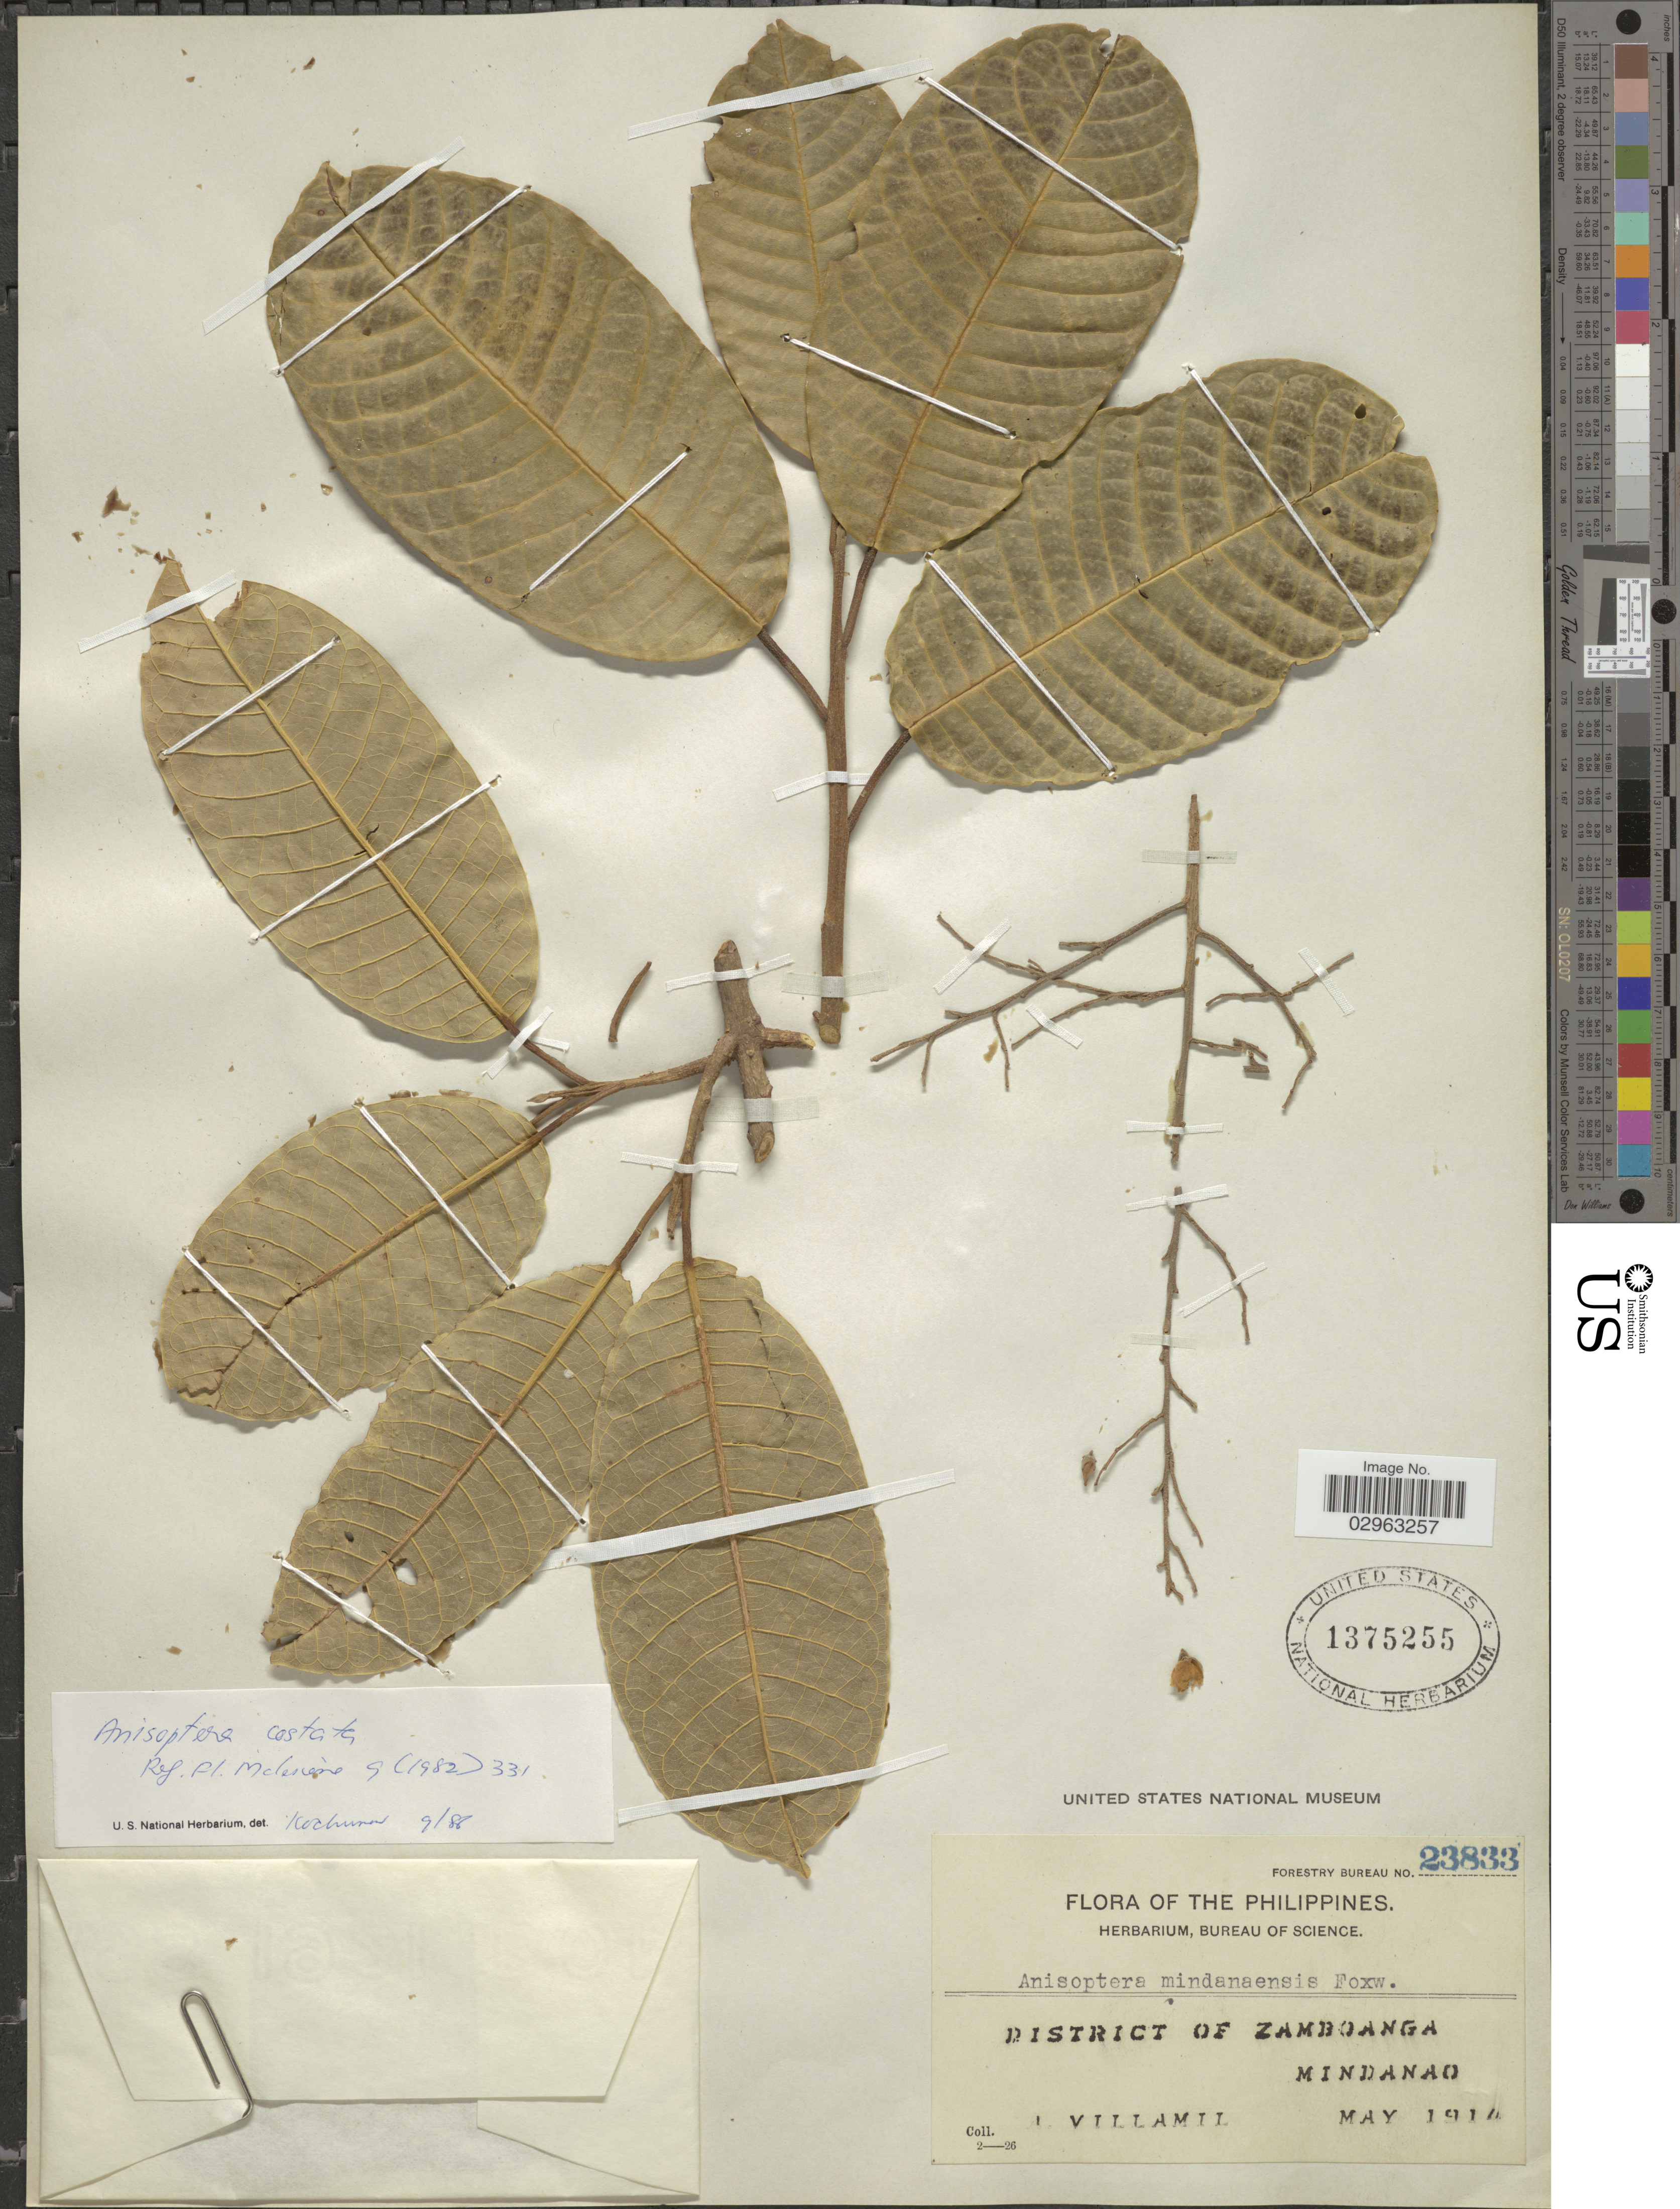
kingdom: Plantae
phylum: Tracheophyta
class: Magnoliopsida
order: Malvales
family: Dipterocarpaceae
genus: Anisoptera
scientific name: Anisoptera costata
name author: Korth.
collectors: A. Villamil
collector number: Forestry Bureau 23833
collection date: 1914-05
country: Philippines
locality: District of Zamboanga, Mindanao.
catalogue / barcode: US 1375255